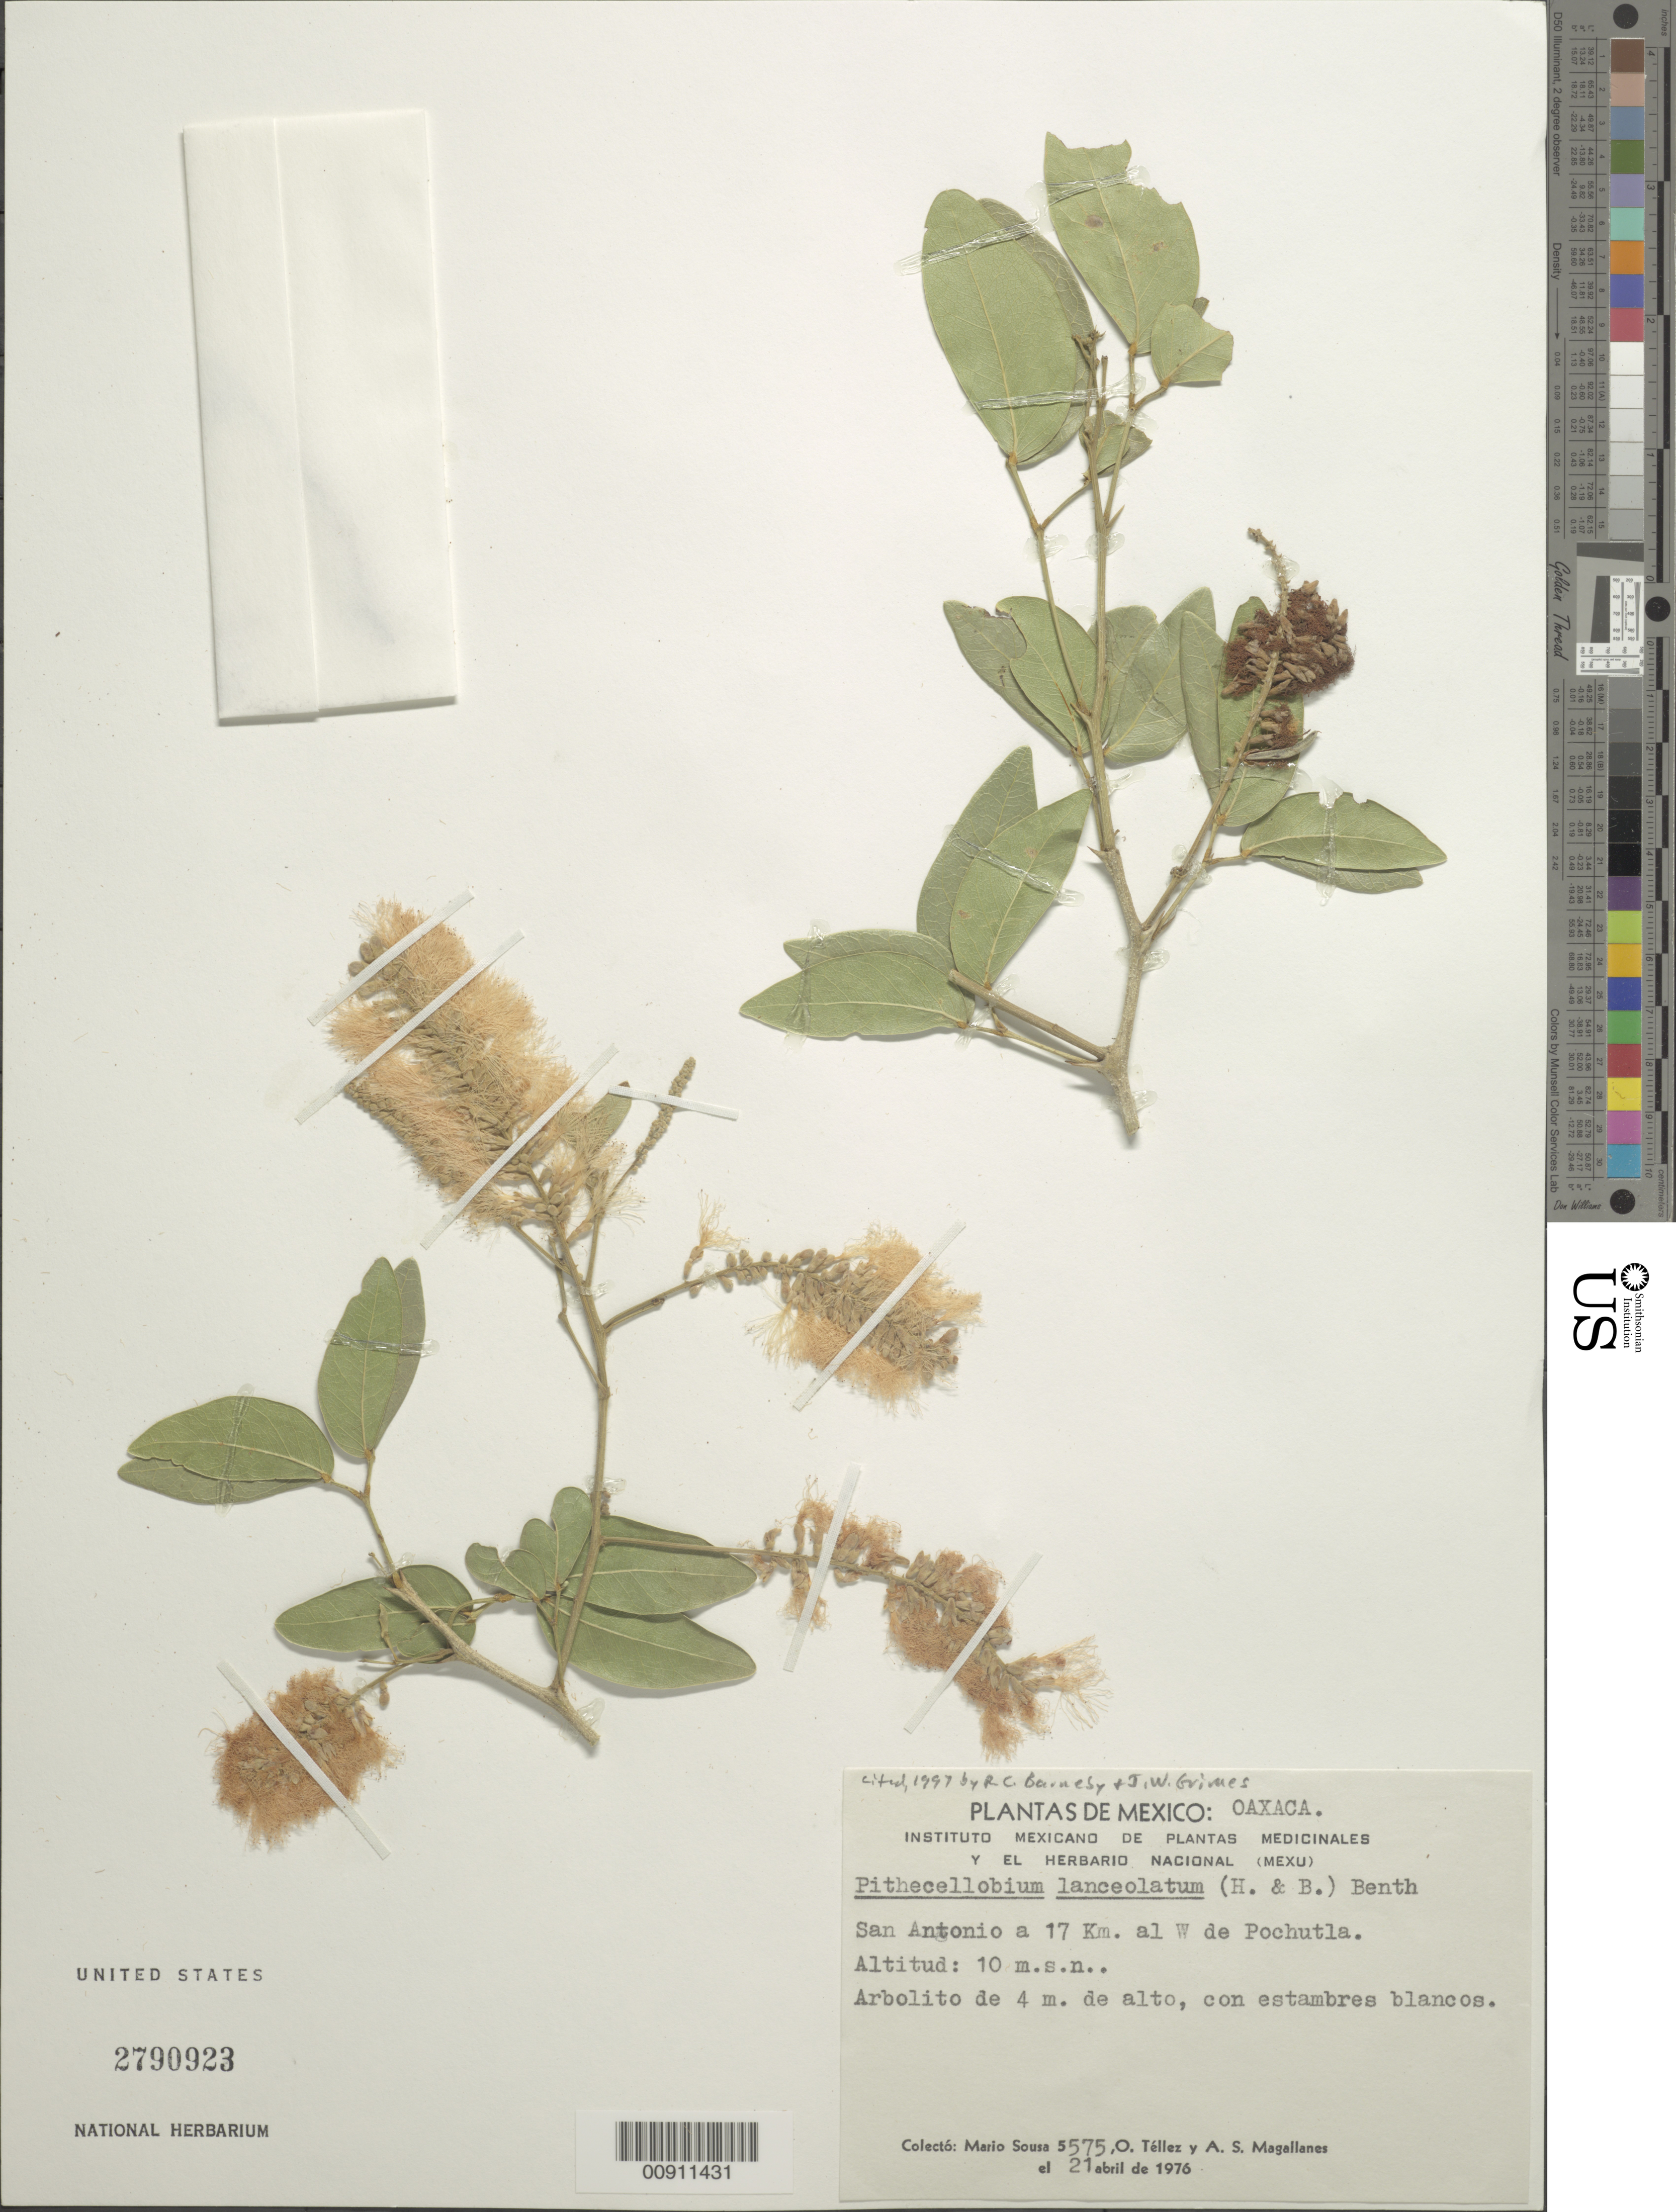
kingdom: Plantae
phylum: Tracheophyta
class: Magnoliopsida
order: Fabales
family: Fabaceae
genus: Pithecellobium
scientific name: Pithecellobium lanceolatum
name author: (Humb. & Bonpl. ex Willd.) Benth.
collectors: M. Sousa S., O. Téllez V. & A. Magallanes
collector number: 5575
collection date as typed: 21 Apr 1976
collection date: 1976-04-21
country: Mexico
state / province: Oaxaca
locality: San Antonio a 17 km. al W de Pochutla.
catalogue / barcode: US 2790923